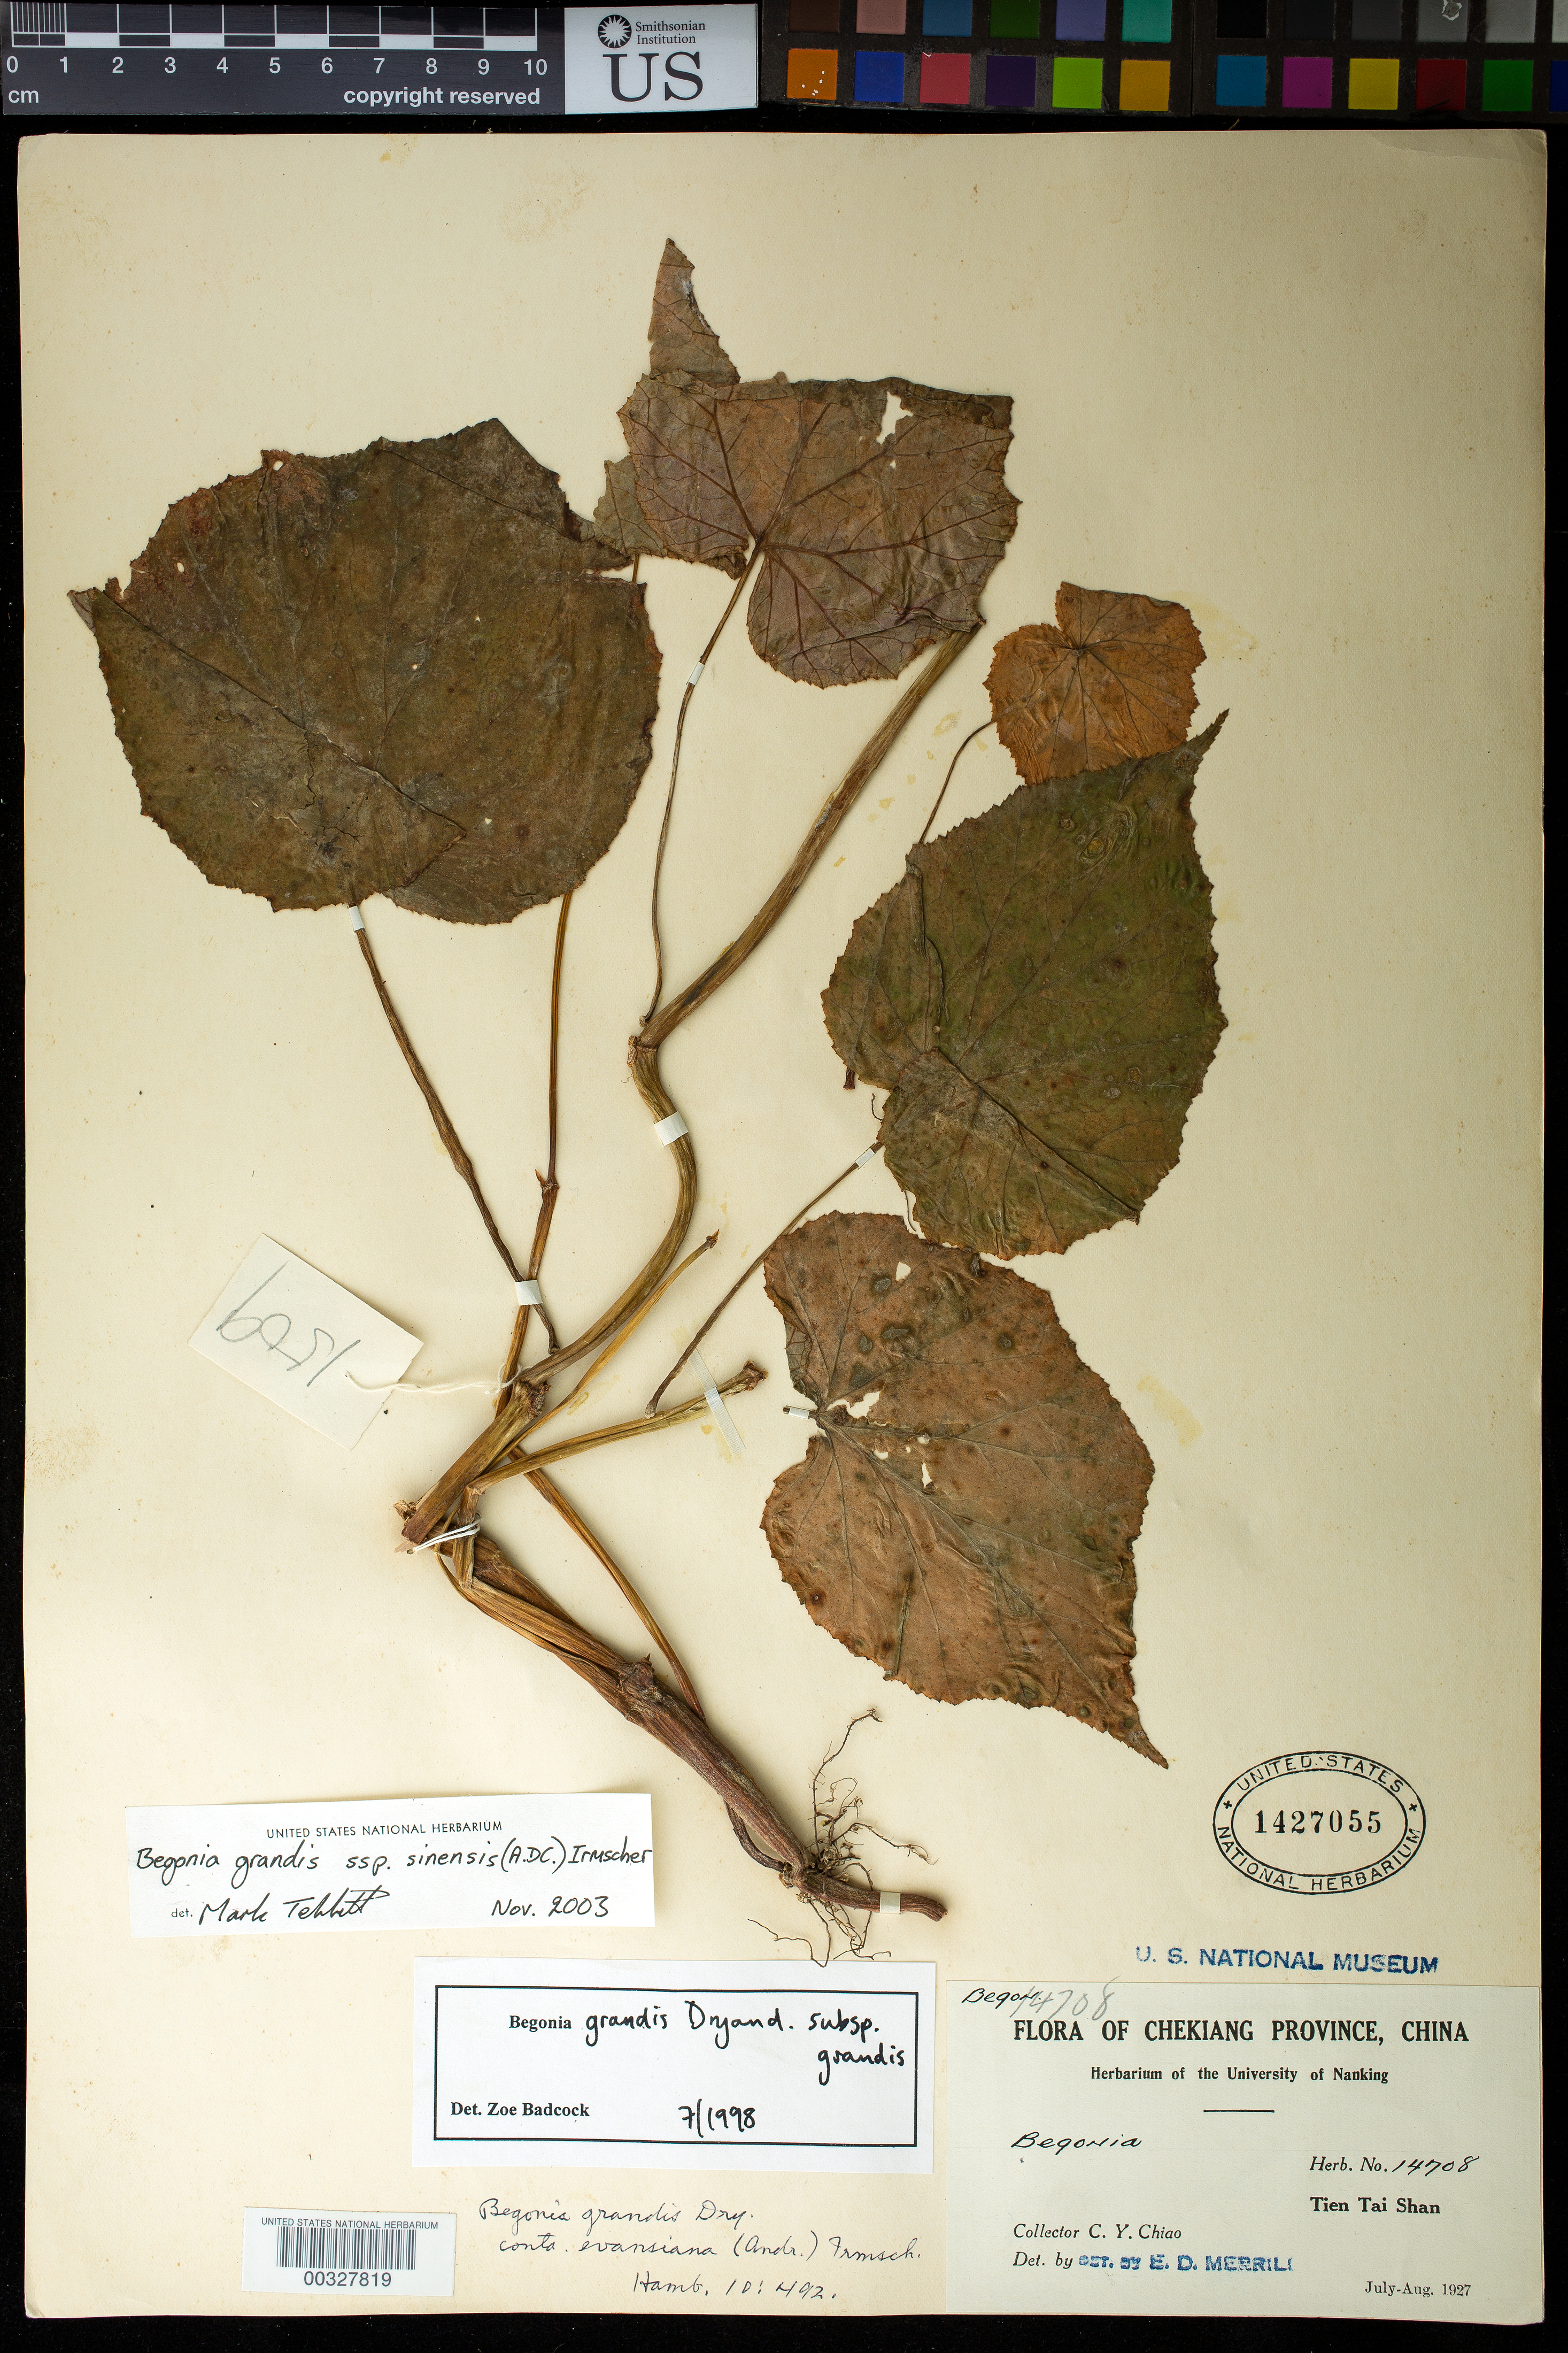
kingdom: Plantae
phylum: Tracheophyta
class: Magnoliopsida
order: Cucurbitales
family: Begoniaceae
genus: Begonia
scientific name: Begonia grandis subsp. sinensis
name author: (A. DC.) Irmsch.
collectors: C. Y. Chiao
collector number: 14708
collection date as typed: Jul 1927 to -- Aug 1927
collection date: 1927-07/1927-08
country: China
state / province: Zhejiang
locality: Tien tai shan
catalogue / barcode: US 1427055